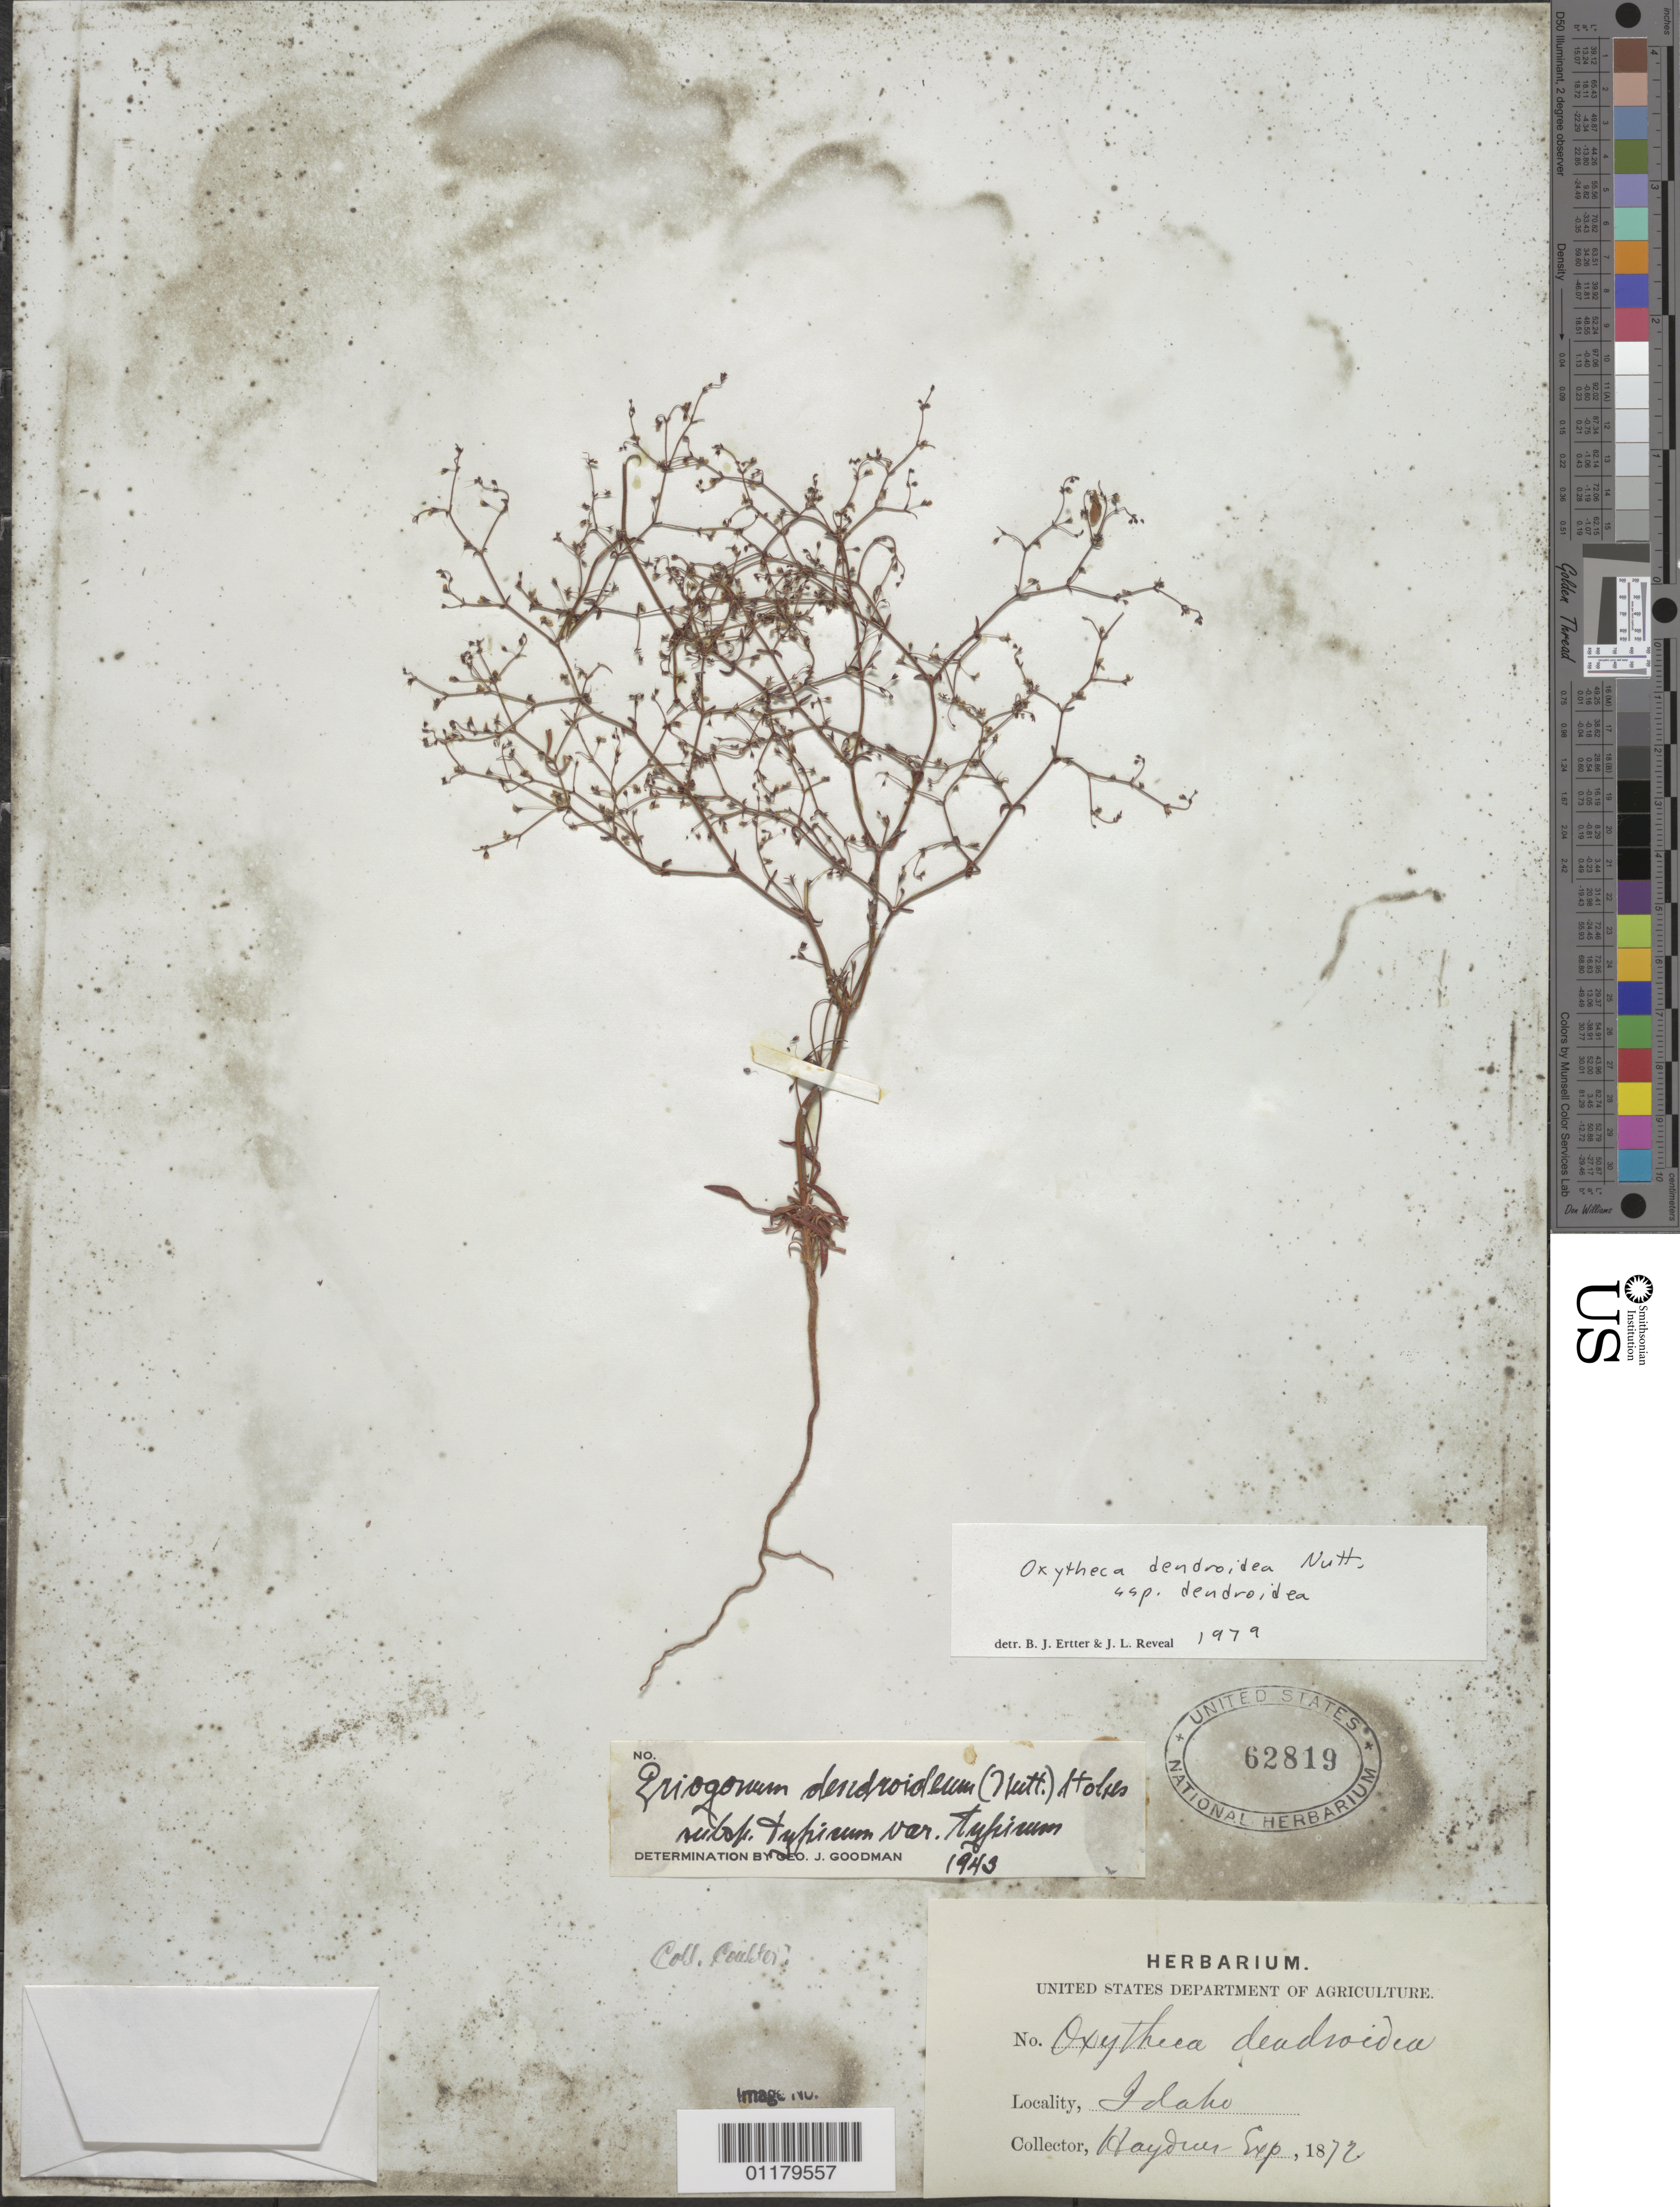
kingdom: Plantae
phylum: Tracheophyta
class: Magnoliopsida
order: Caryophyllales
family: Polygonaceae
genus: Oxytheca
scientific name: Oxytheca dendroidea subsp. dendroidea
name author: Nutt.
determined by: Reveal, J. L.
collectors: Hayden Exped.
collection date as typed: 1872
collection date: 1872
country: United States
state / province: Idaho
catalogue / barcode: US 62819